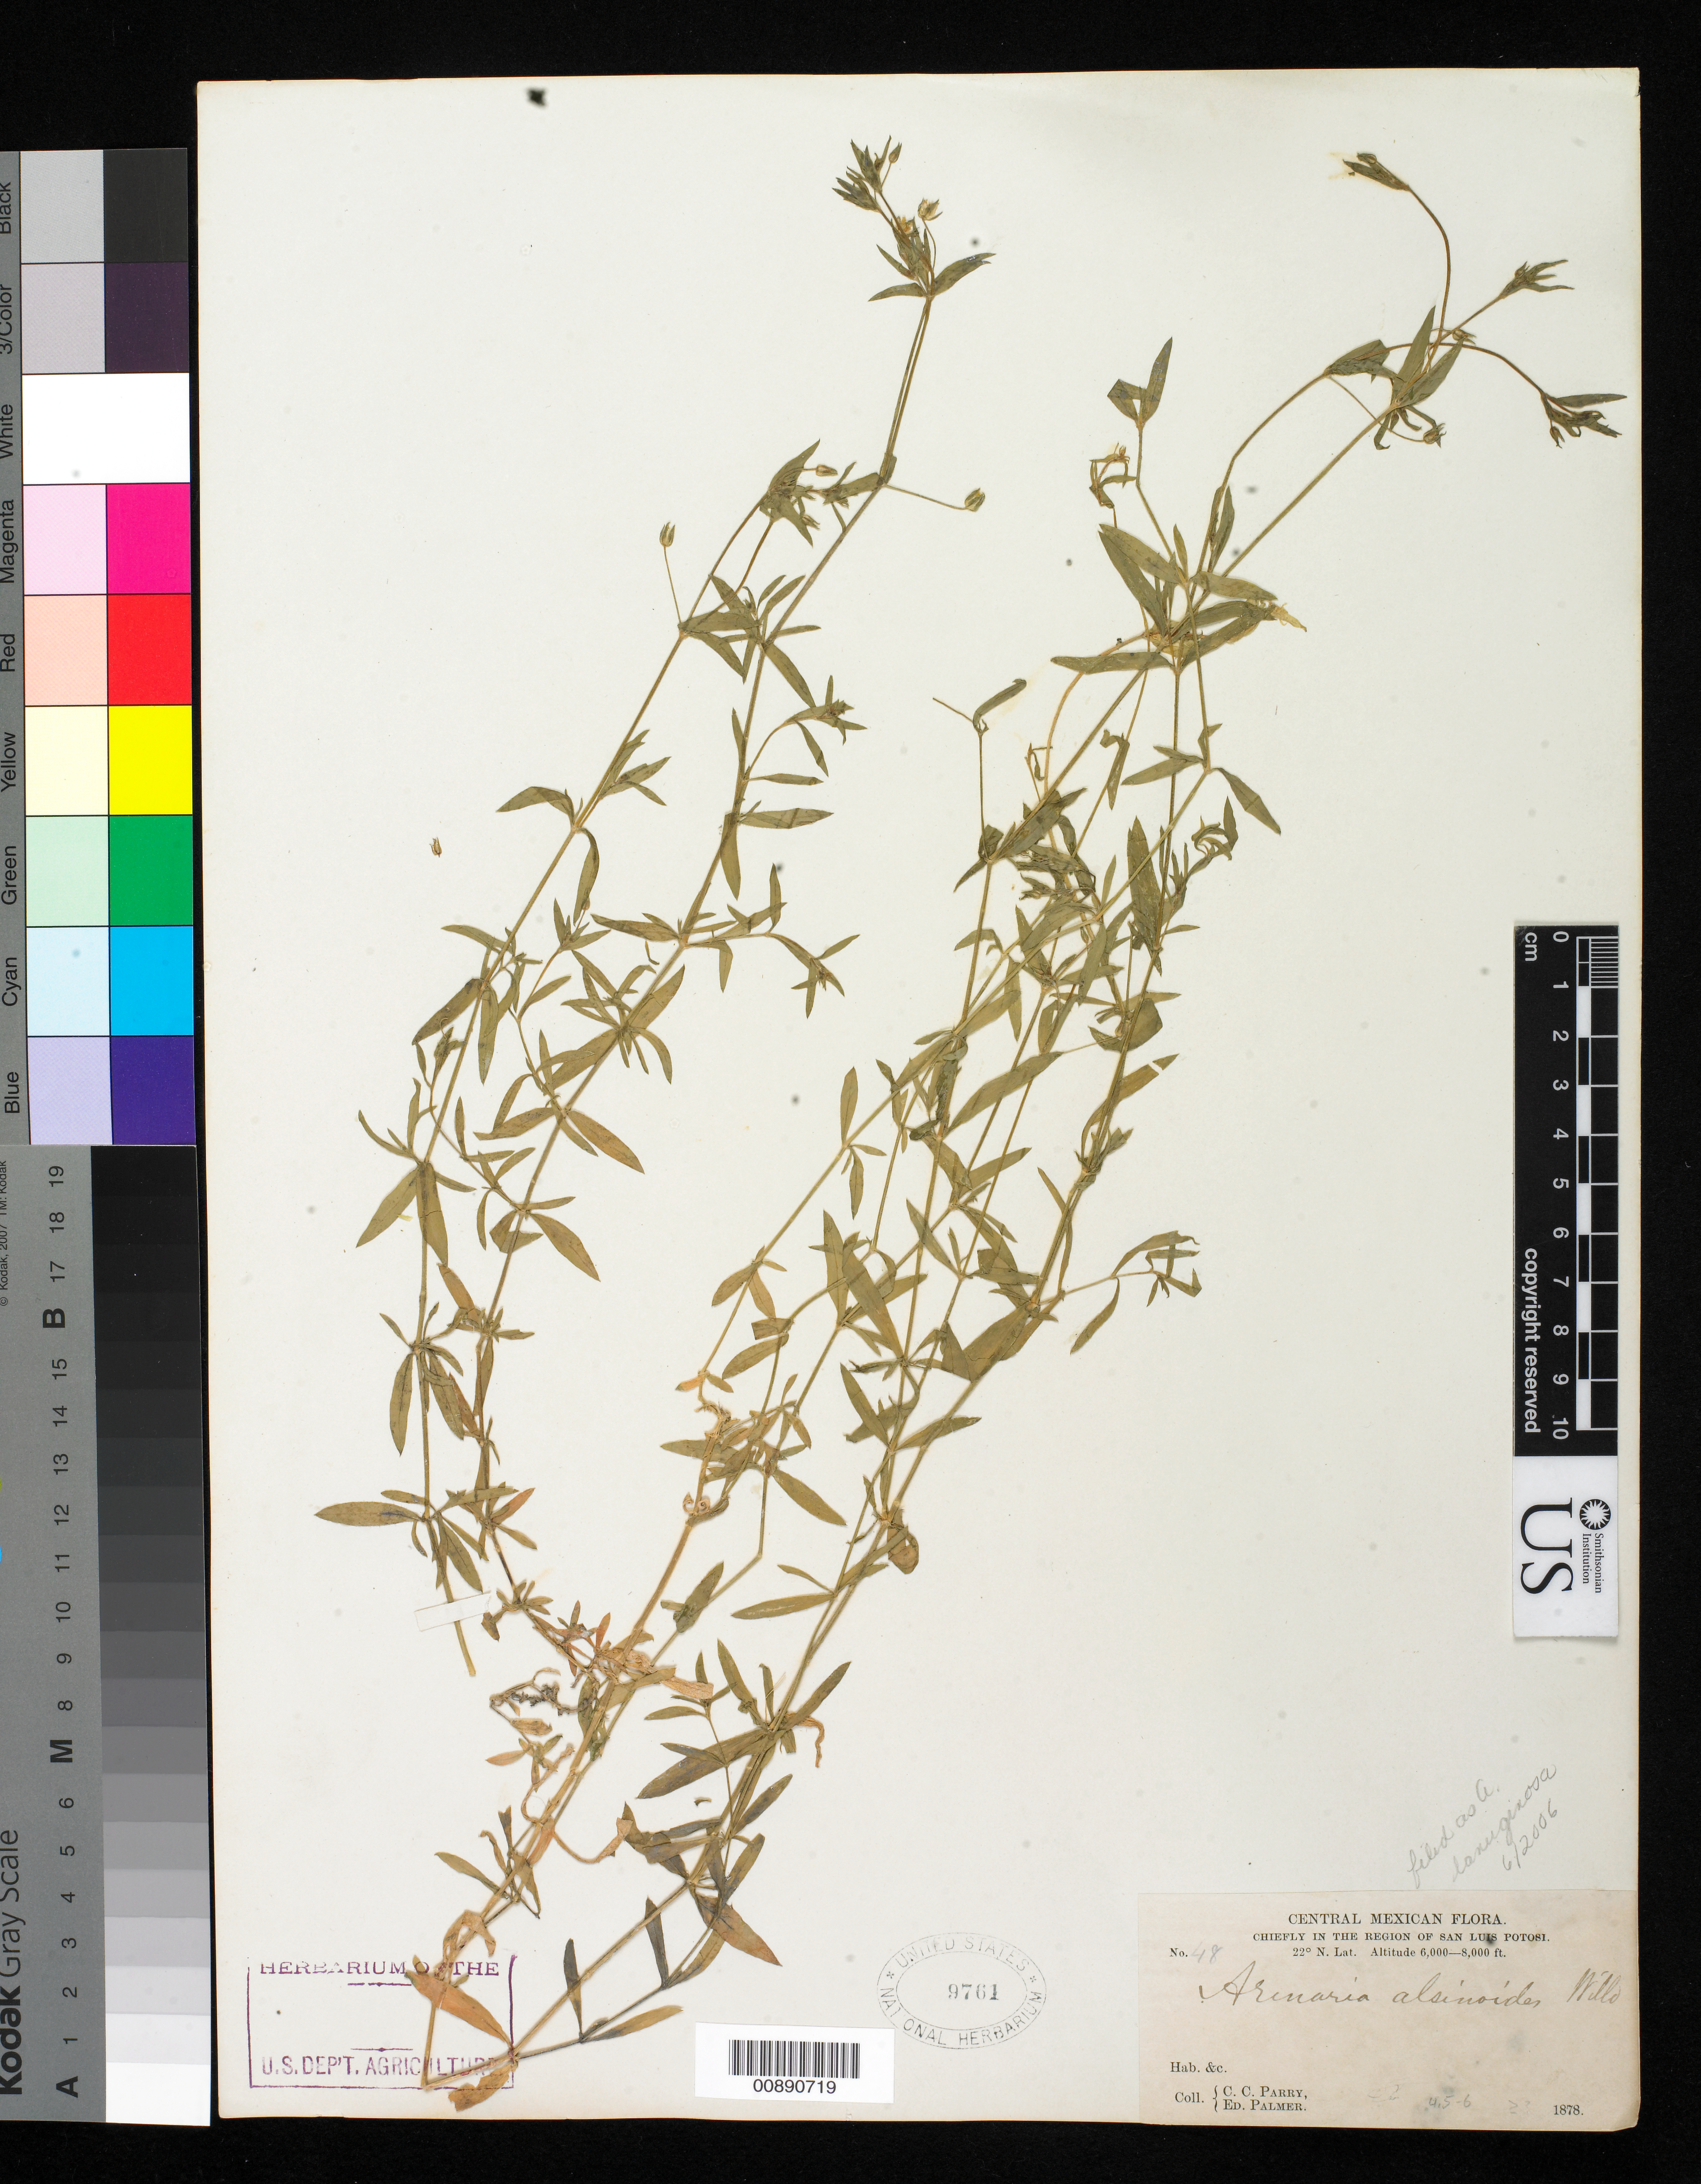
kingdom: Plantae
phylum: Tracheophyta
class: Magnoliopsida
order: Caryophyllales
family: Caryophyllaceae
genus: Arenaria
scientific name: Arenaria lanuginosa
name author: (Michx.) Rohrb.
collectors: C. C. Parry & E. Palmer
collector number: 48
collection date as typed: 1878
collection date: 1878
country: Mexico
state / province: San Luis Potosí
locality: Chiefly in the region of San Luis Potosí.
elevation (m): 1829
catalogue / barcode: US 9761